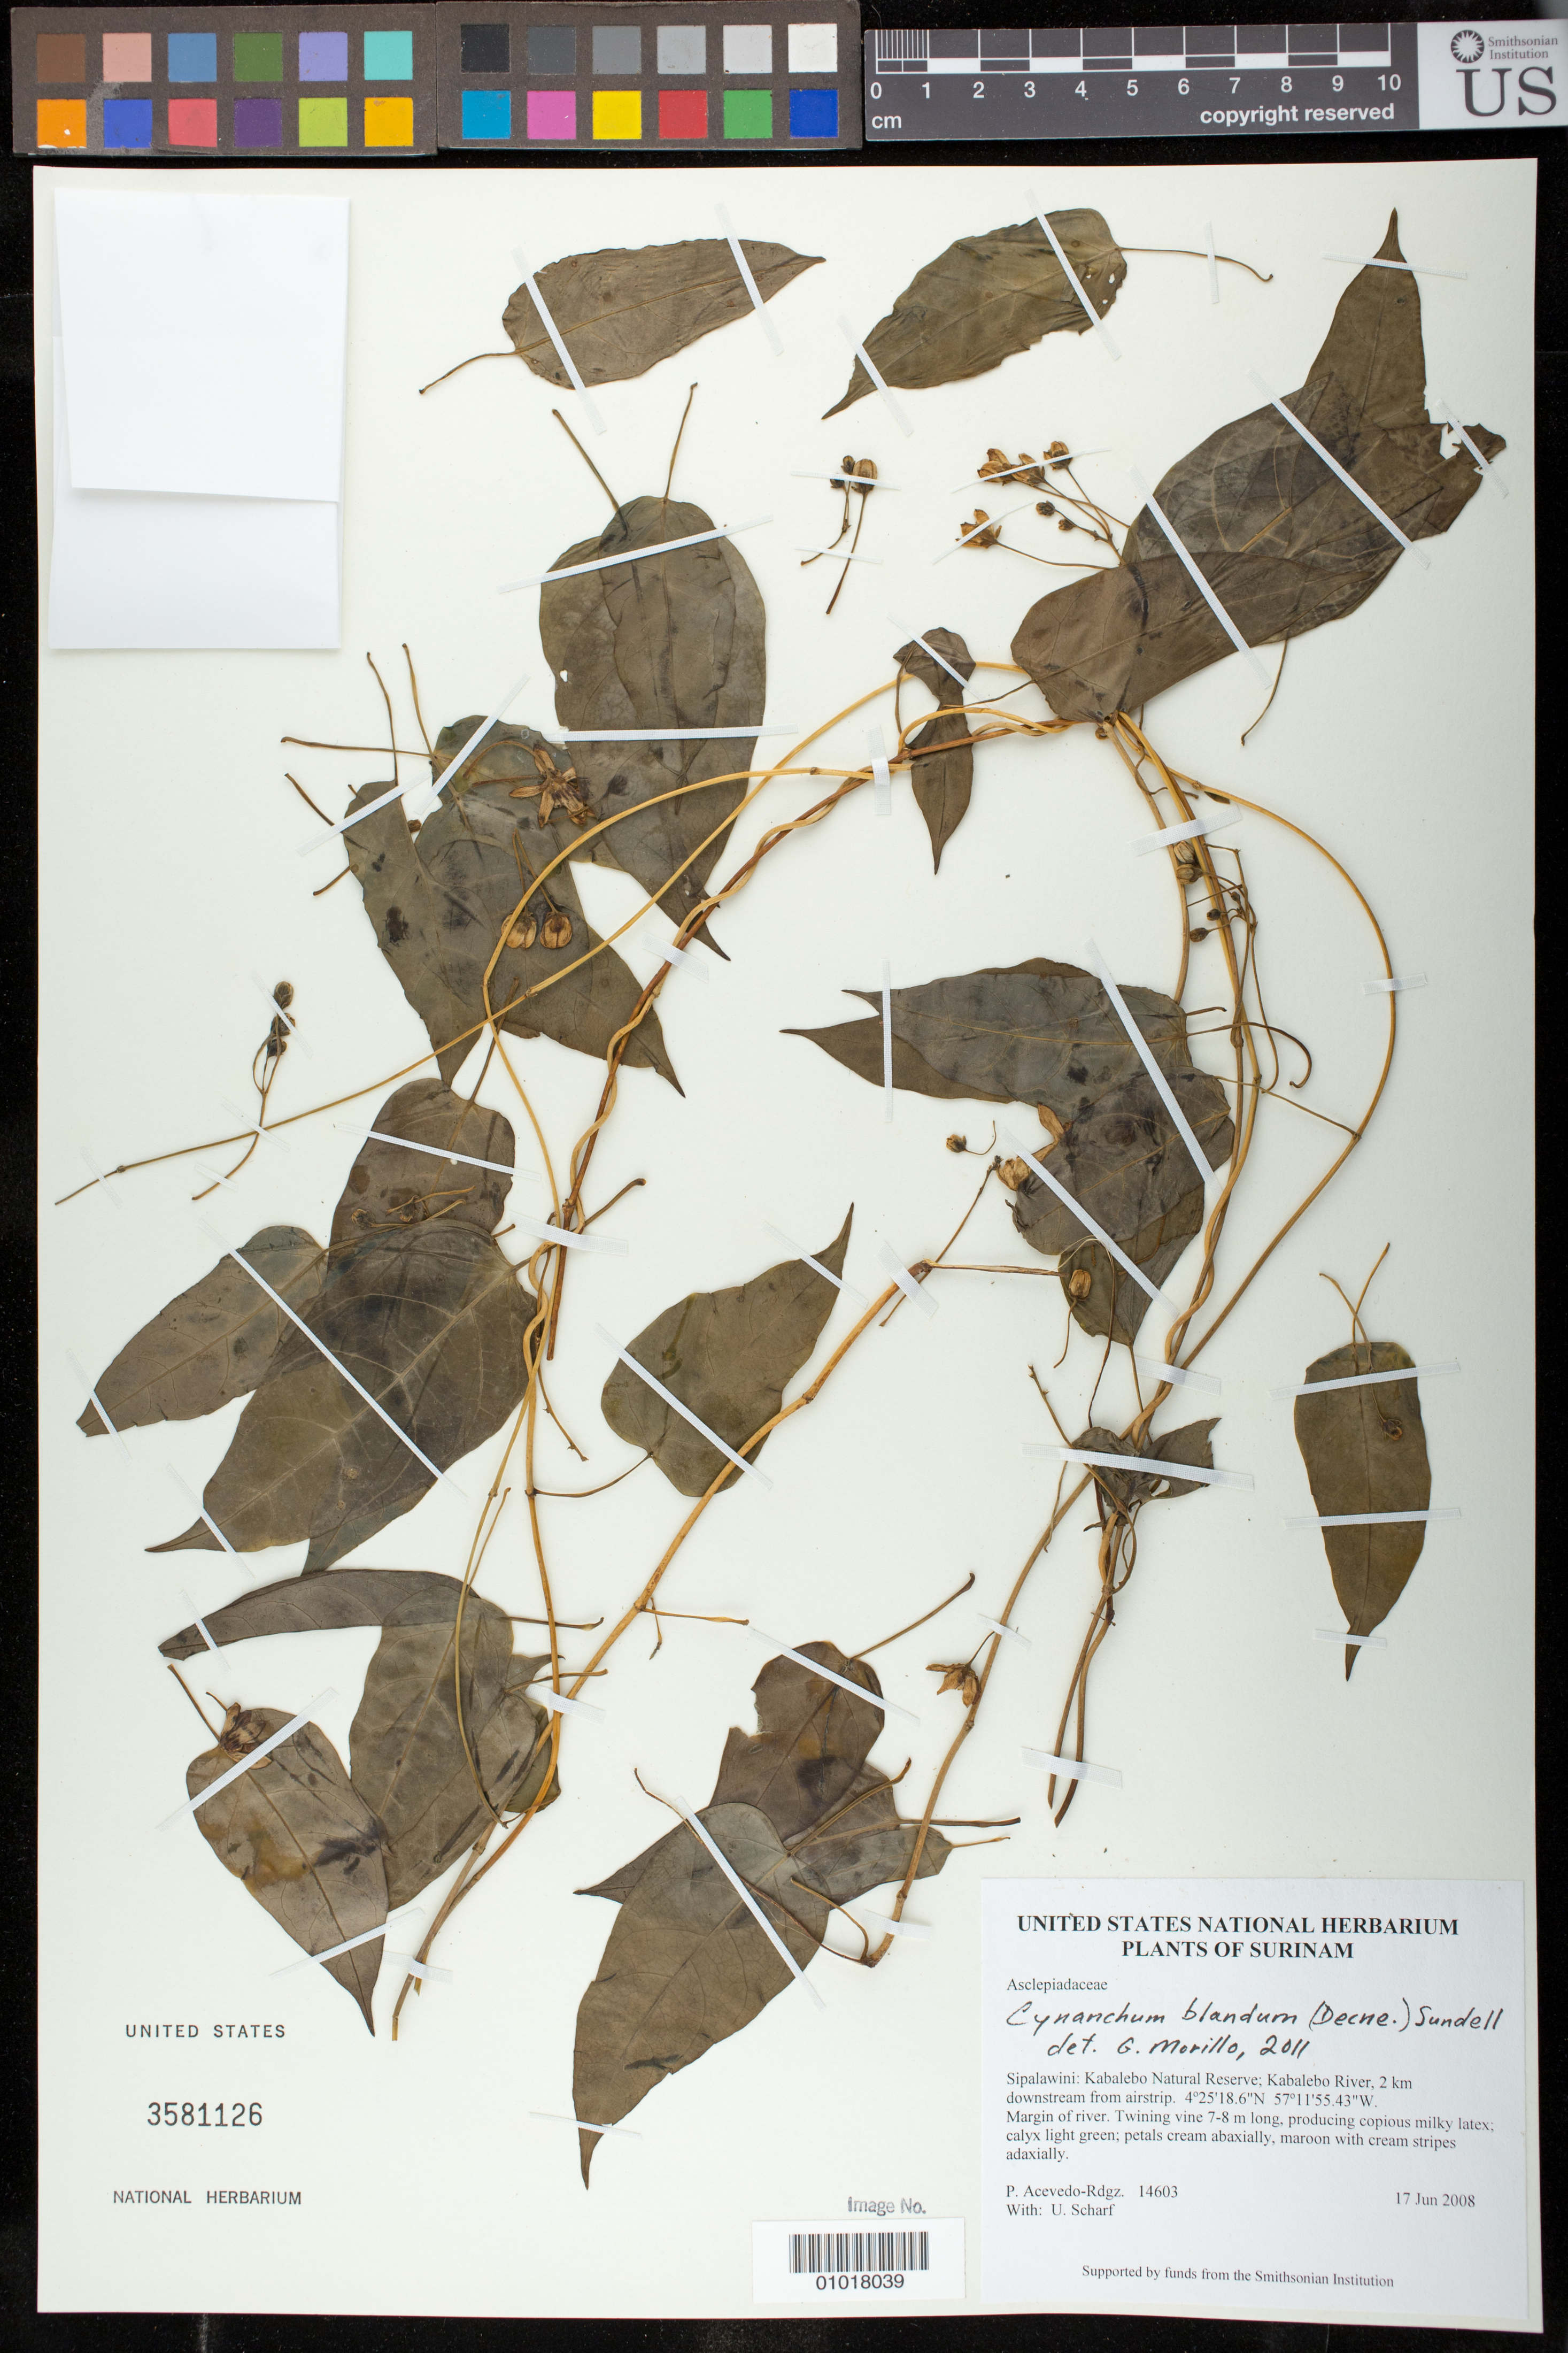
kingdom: Plantae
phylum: Tracheophyta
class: Magnoliopsida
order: Gentianales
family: Apocynaceae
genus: Cynanchum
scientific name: Cynanchum blandum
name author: (Decne.) Sundell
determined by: Morillo, G.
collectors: P. Acevedo-Rodr. & U. Scharf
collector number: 14603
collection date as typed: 17 Jun 2008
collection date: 2008-06-17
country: Suriname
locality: Sipalawini: Kabalebo Natural Reserve; Kabalebo River, 2 km downstream from airstrip.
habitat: Margin of river.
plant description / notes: BBS, NY, MO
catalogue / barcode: US 3581126